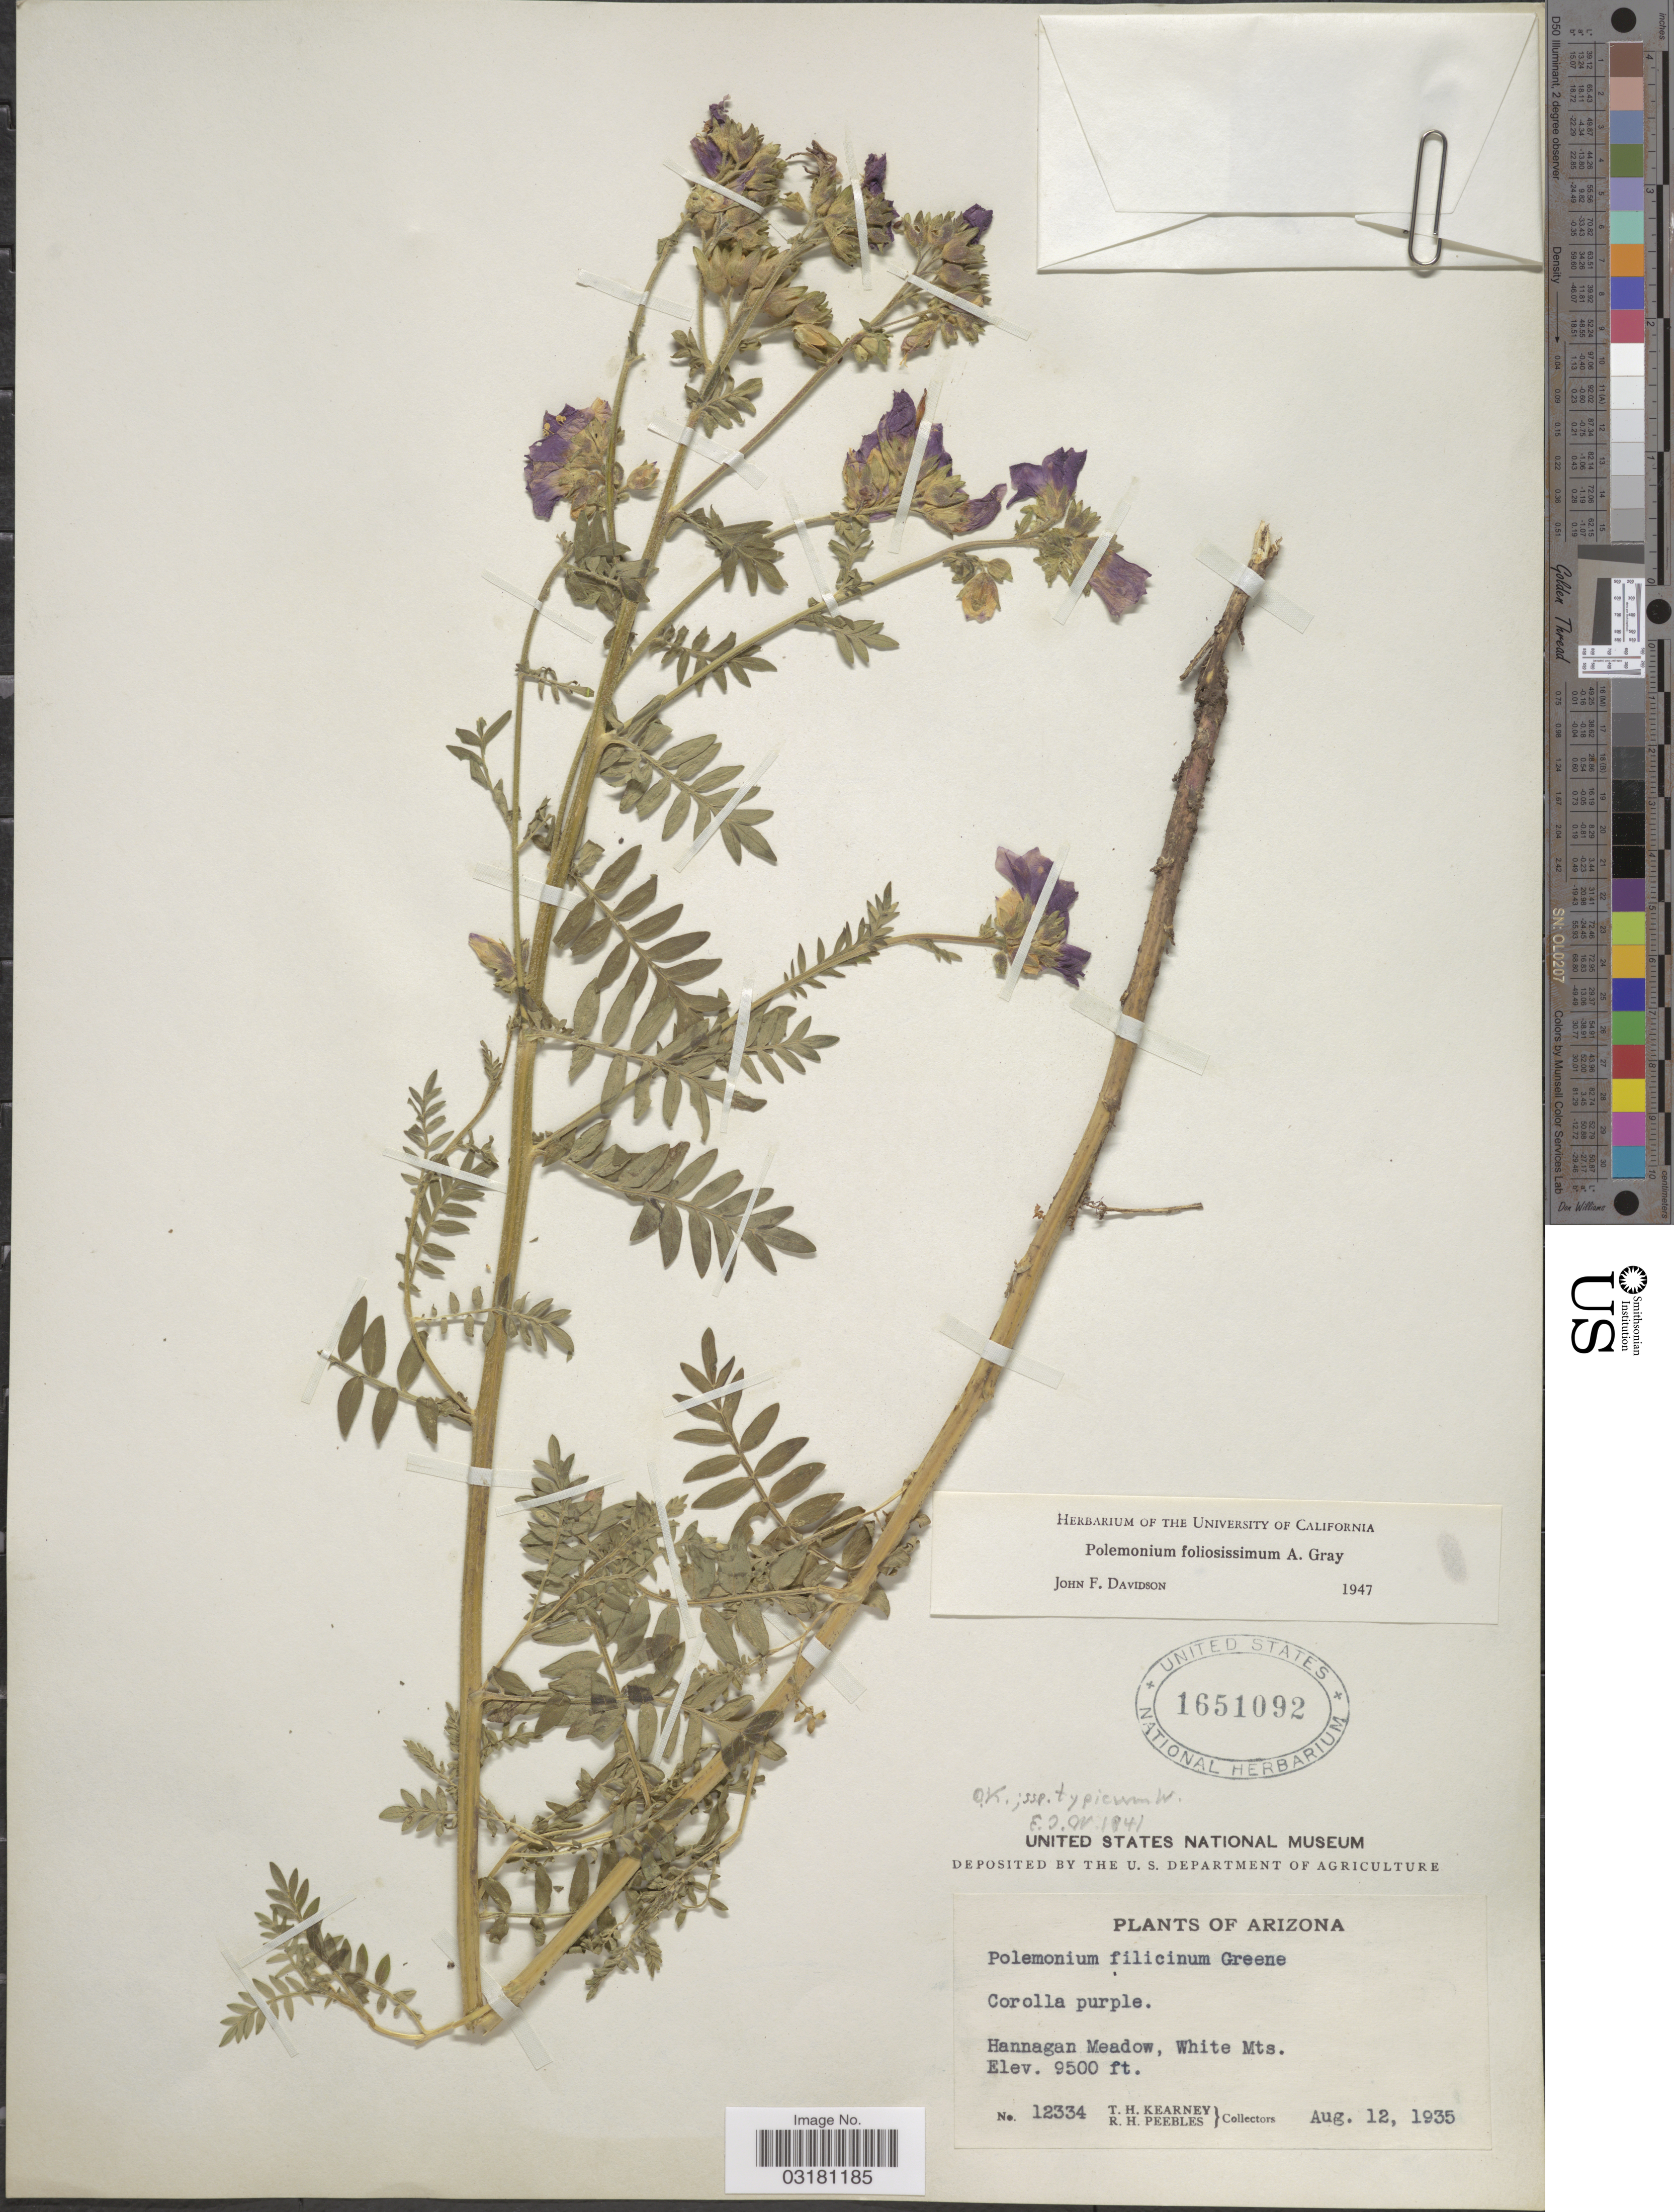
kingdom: Plantae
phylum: Tracheophyta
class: Magnoliopsida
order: Ericales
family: Polemoniaceae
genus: Polemonium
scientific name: Polemonium foliosissimum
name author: A. Gray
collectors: T. H. Kearney & R. H. Peebles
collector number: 12334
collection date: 1935-08-12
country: United States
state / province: Arizona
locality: Hannagan Meadow, White Mts.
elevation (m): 2896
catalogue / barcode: US 1651092